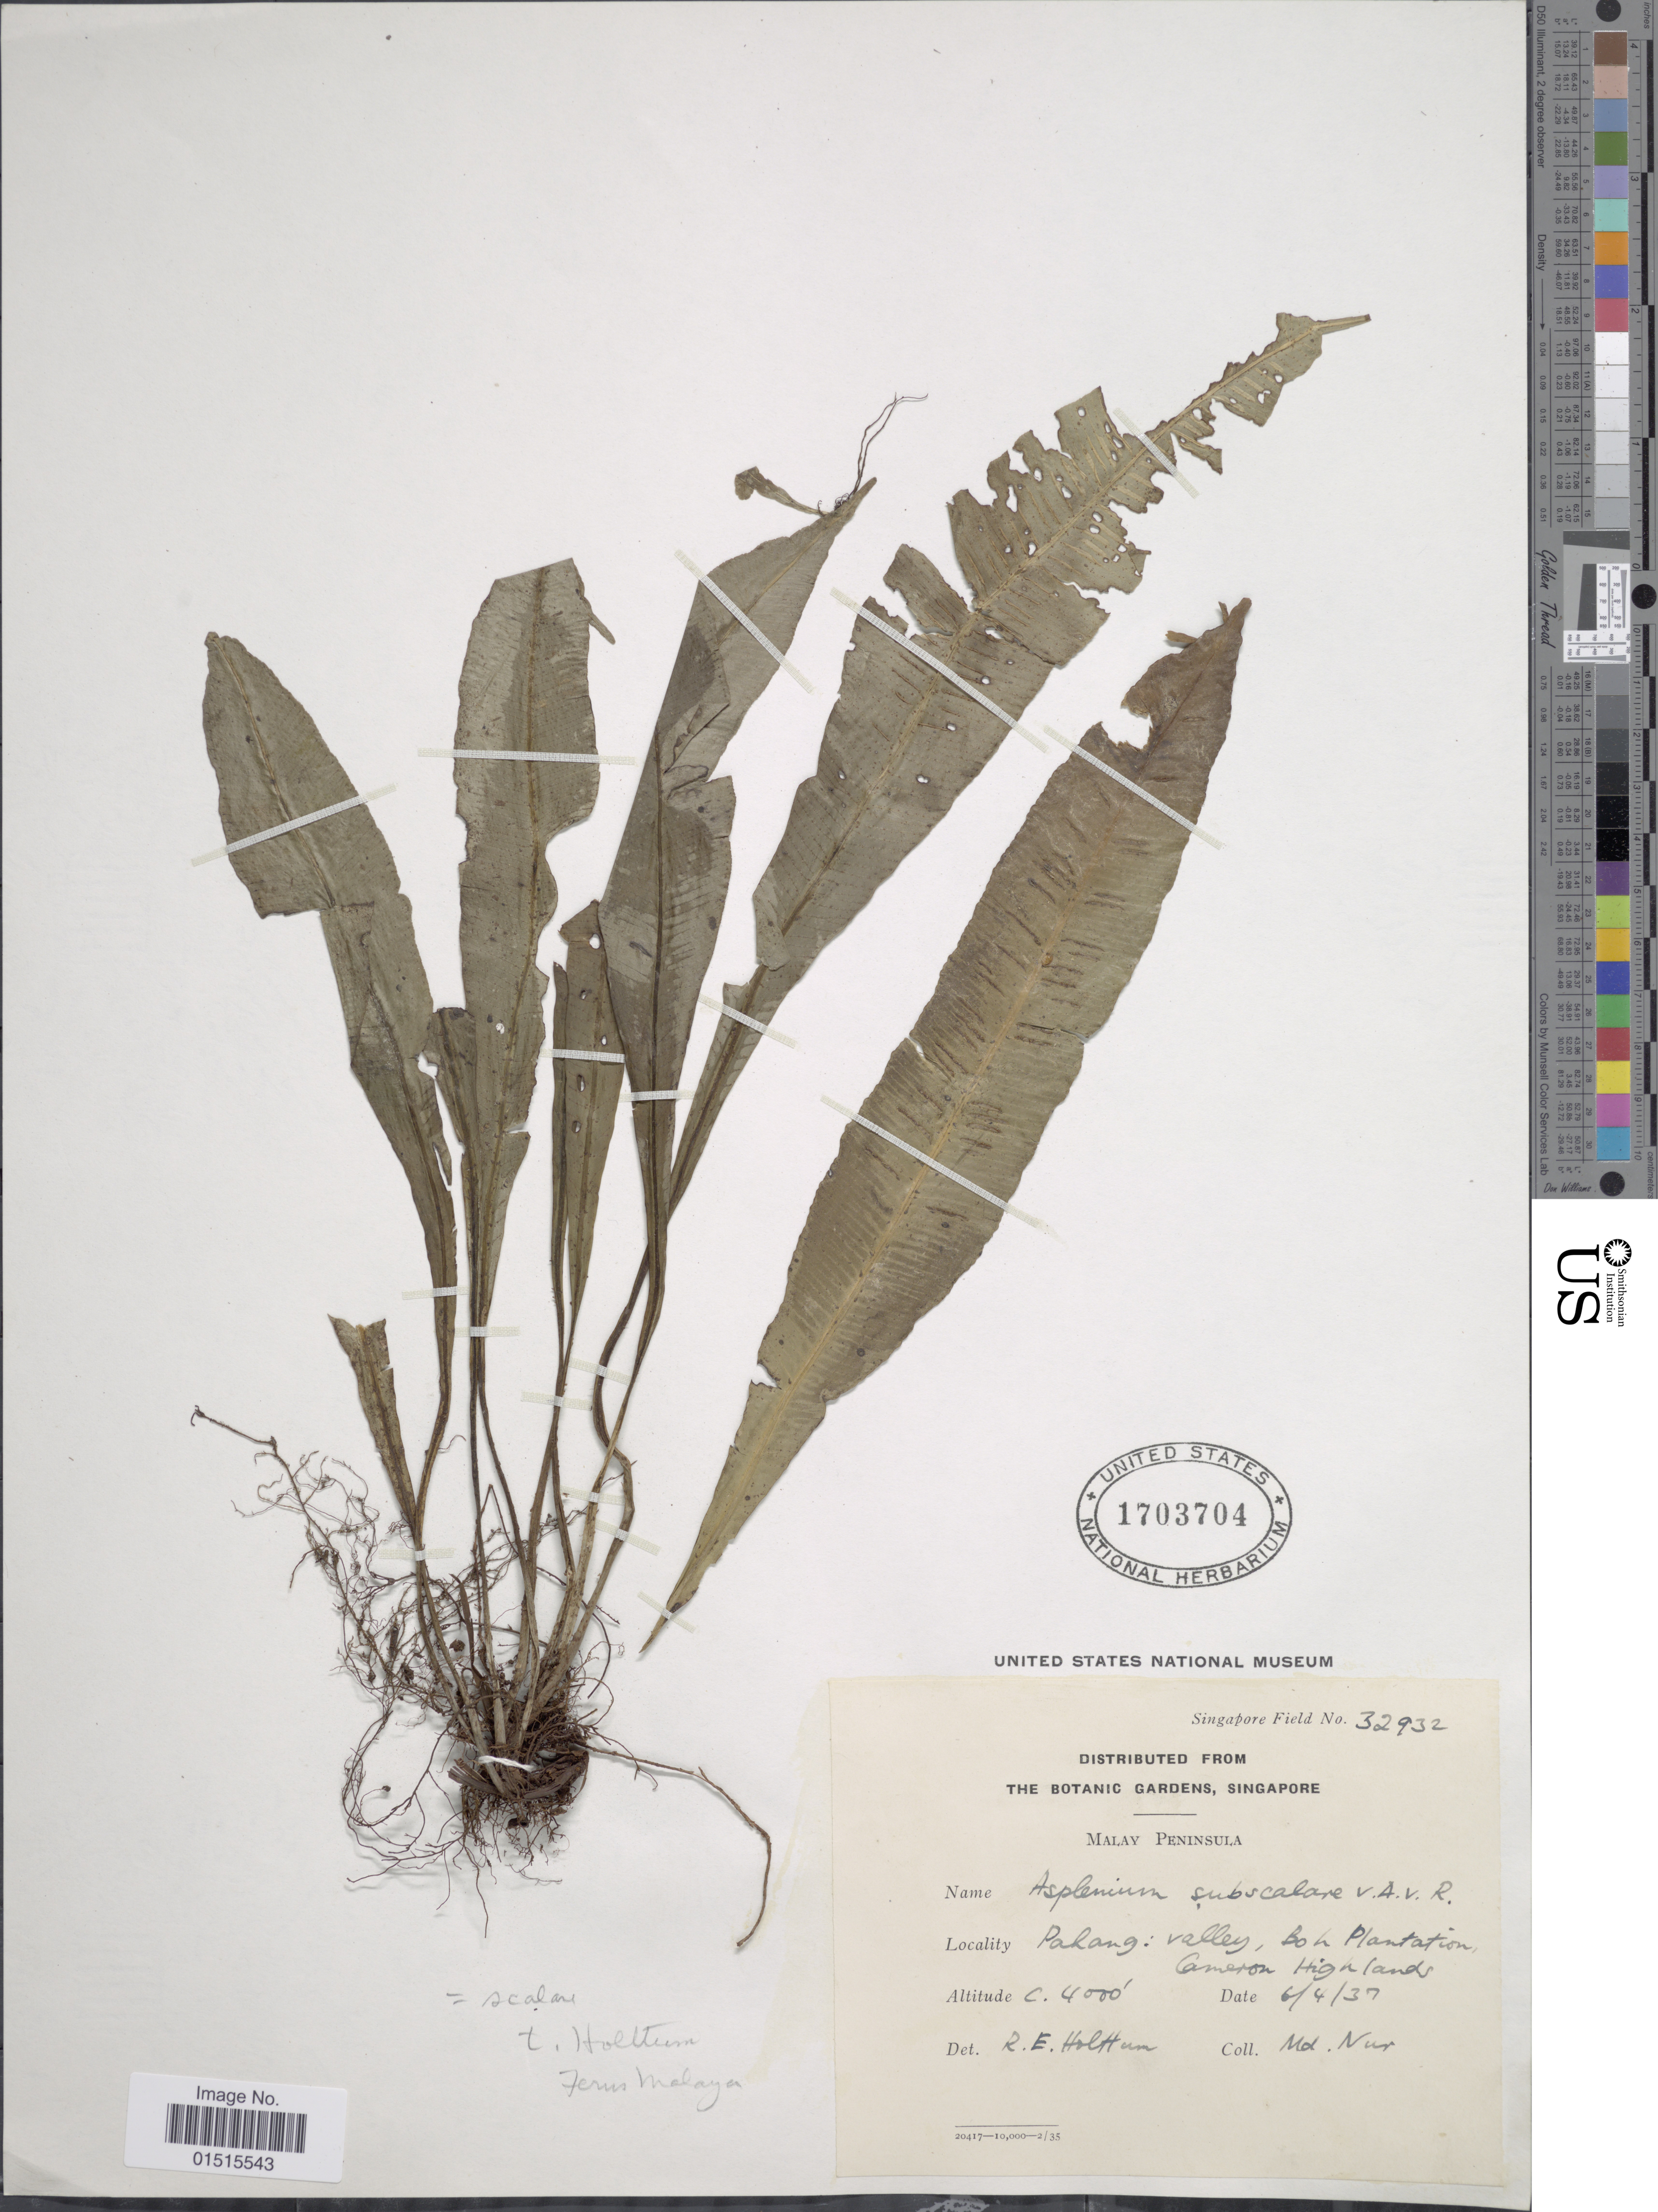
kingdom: Plantae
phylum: Tracheophyta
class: Polypodiopsida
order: Polypodiales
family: Aspleniaceae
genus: Asplenium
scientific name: Asplenium scalare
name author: Rosenst.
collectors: M. Nur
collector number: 32932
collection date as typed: Transcribed d/m/y: 6/4/37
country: Malaysia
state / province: Pahang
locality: Malay Peninsula. Pahang: valley, Boh Plantation, Cameron Highlands [interpreted]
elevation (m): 1219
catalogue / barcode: US 1703704